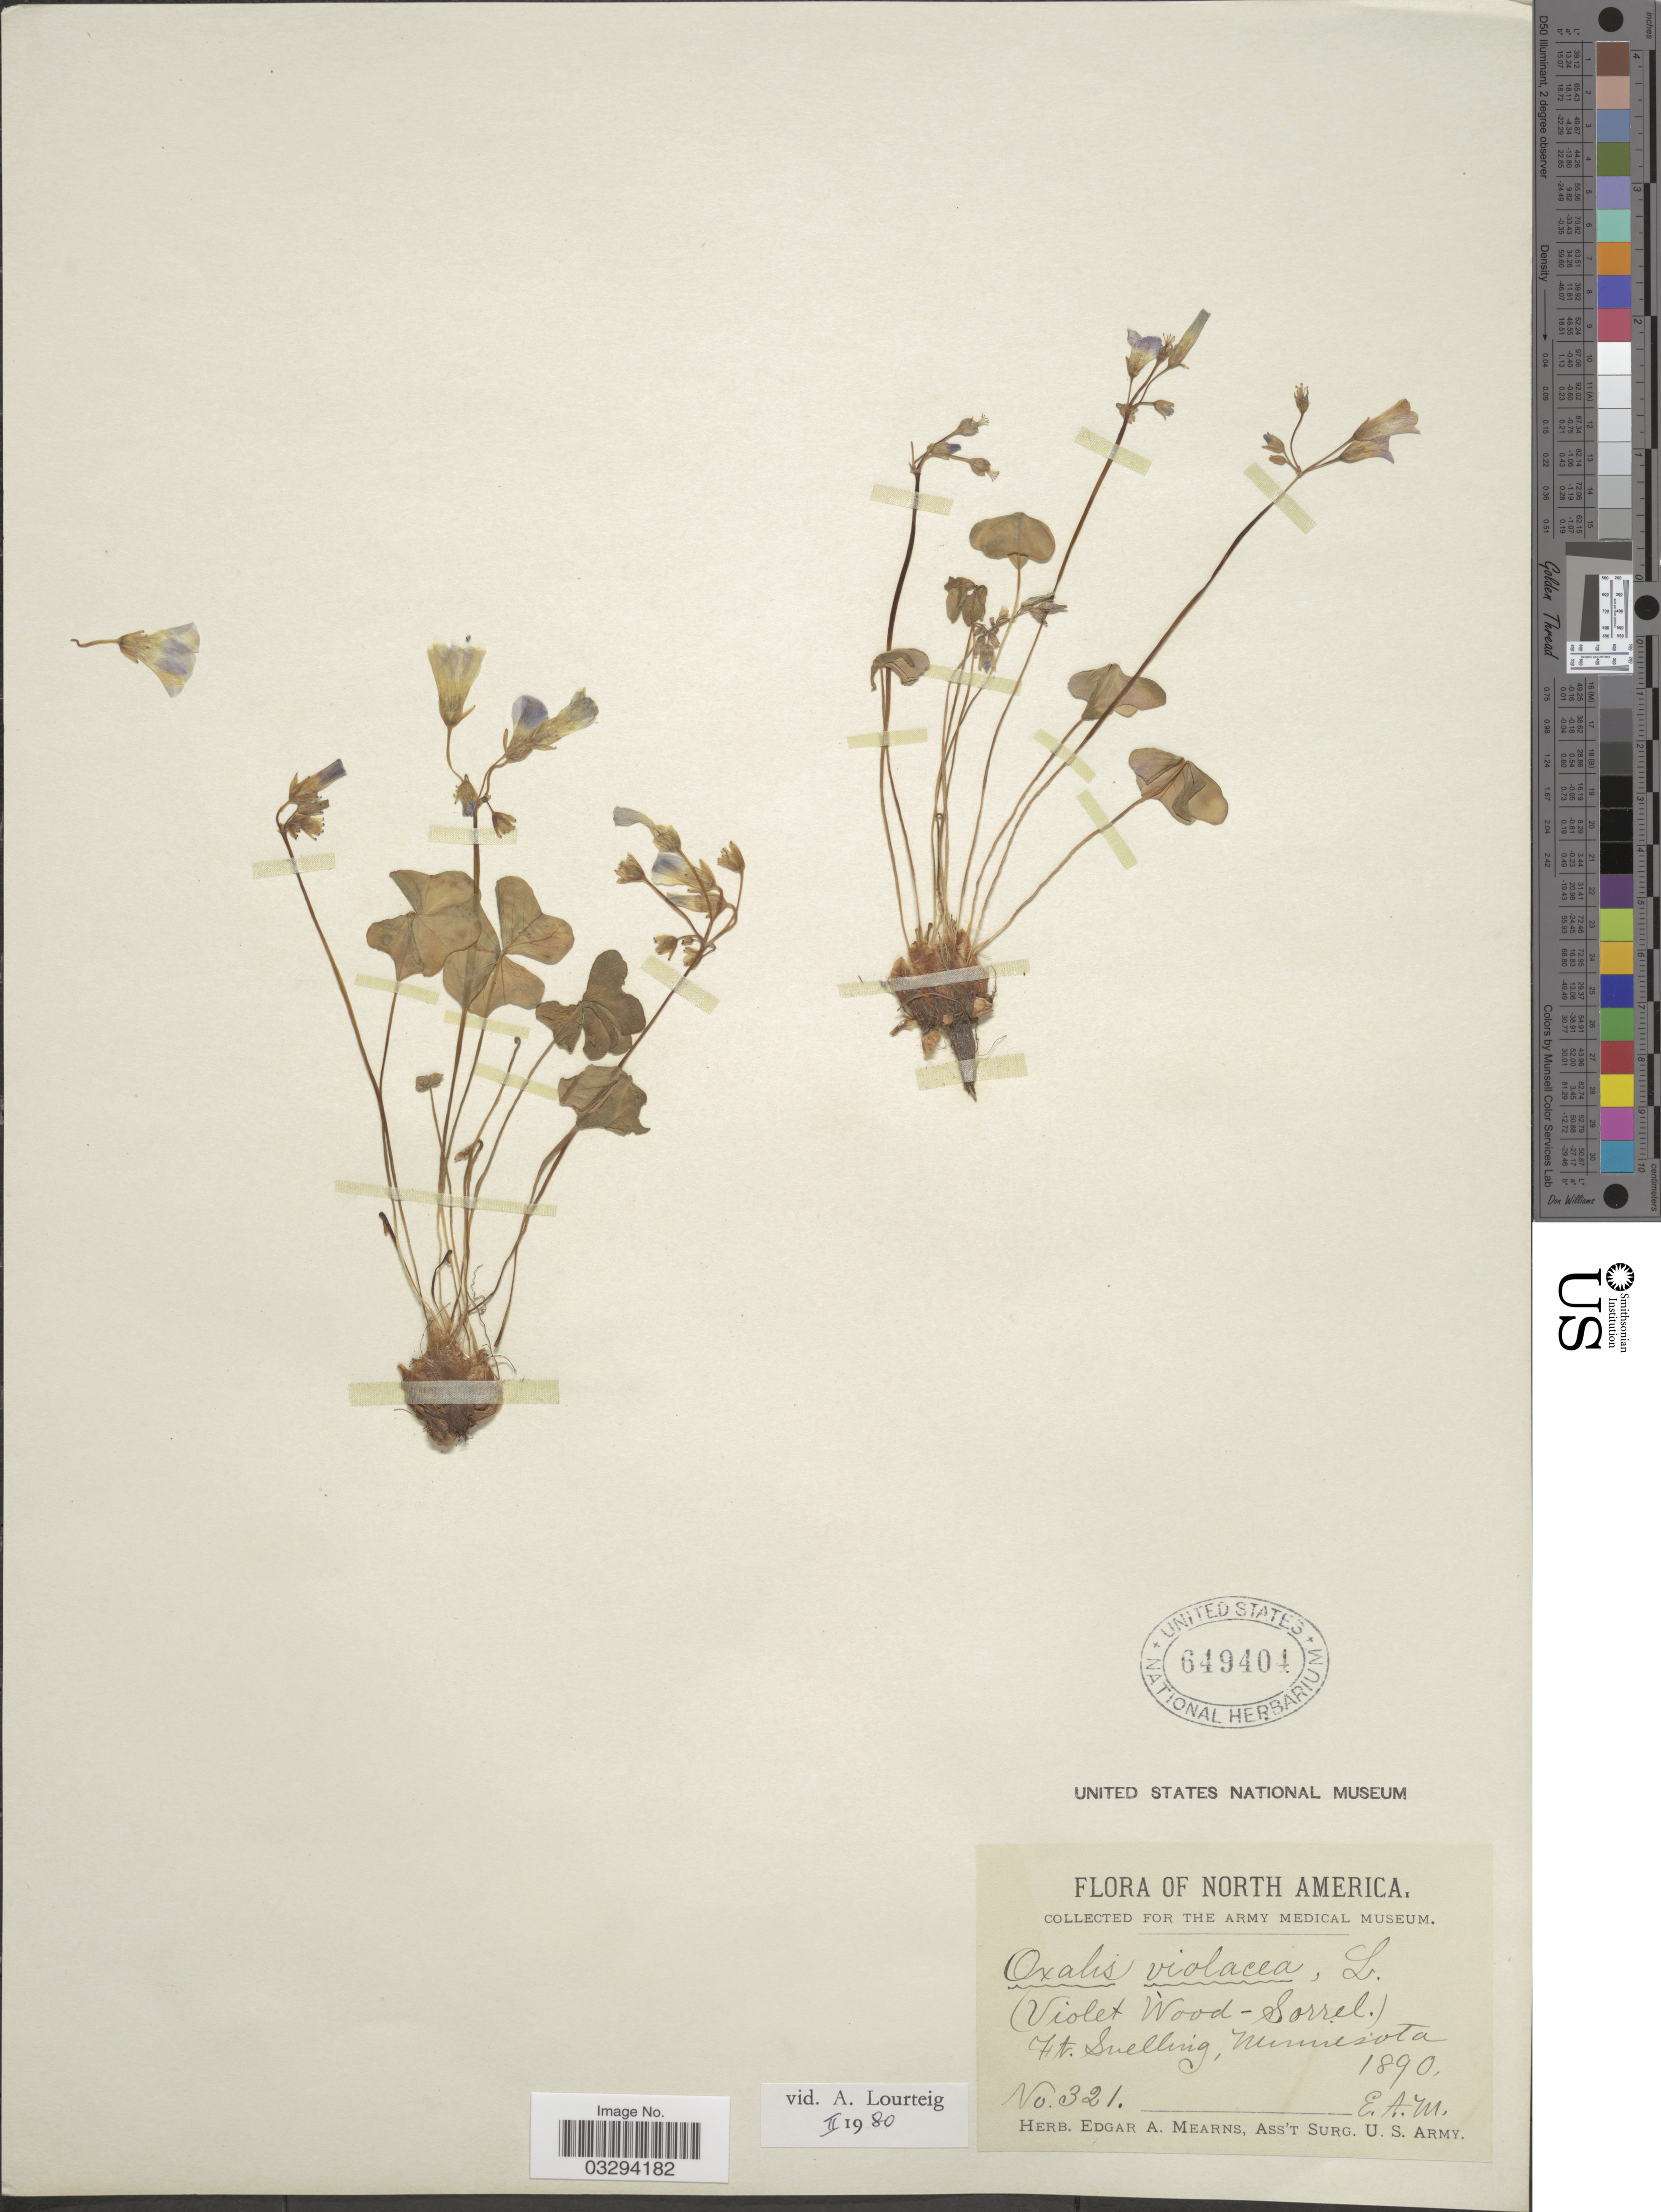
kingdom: Plantae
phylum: Tracheophyta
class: Magnoliopsida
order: Oxalidales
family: Oxalidaceae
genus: Oxalis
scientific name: Oxalis violacea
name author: L.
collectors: E. A. Mearns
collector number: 321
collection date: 1890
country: United States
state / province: Minnesota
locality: Ft. Snelling.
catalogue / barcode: US 649404